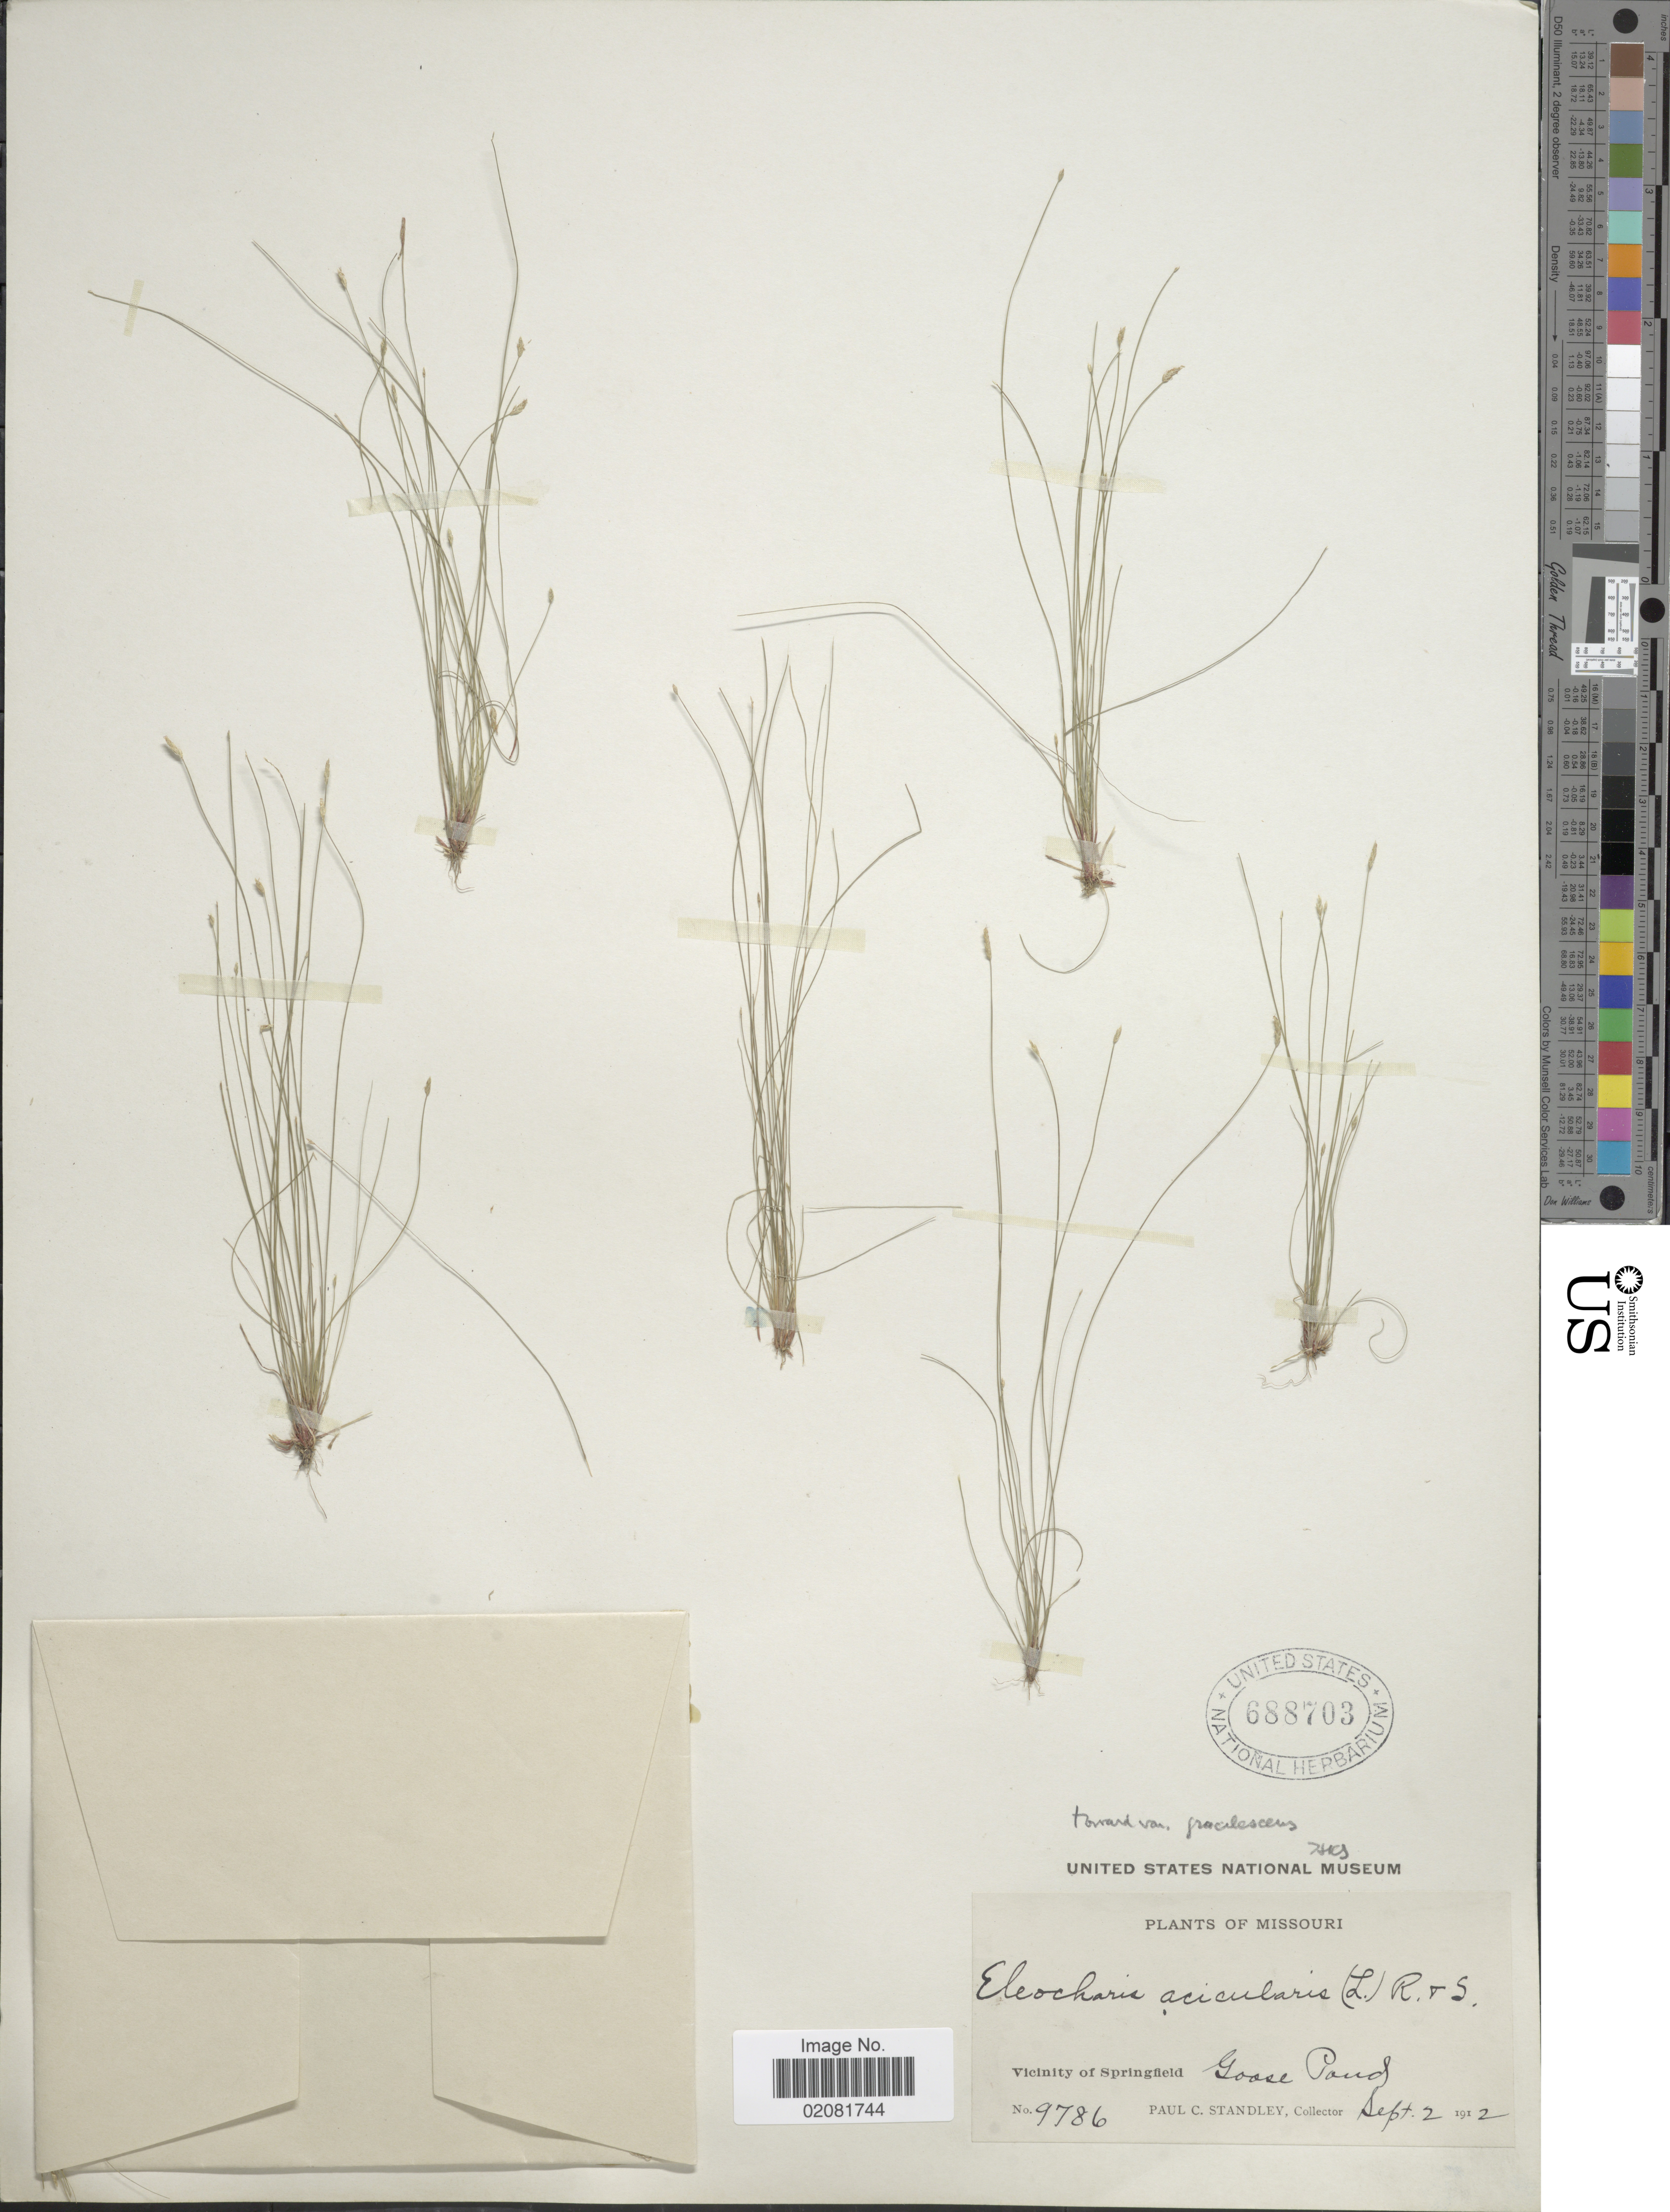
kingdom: Plantae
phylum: Tracheophyta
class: Liliopsida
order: Poales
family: Cyperaceae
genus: Eleocharis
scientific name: Eleocharis acicularis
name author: (L.) Roem. & Schult.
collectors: P. C. Standley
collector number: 9786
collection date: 1912-09-02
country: United States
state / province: Missouri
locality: Vicinity of Springfield. Goose Pond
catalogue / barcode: US 688703